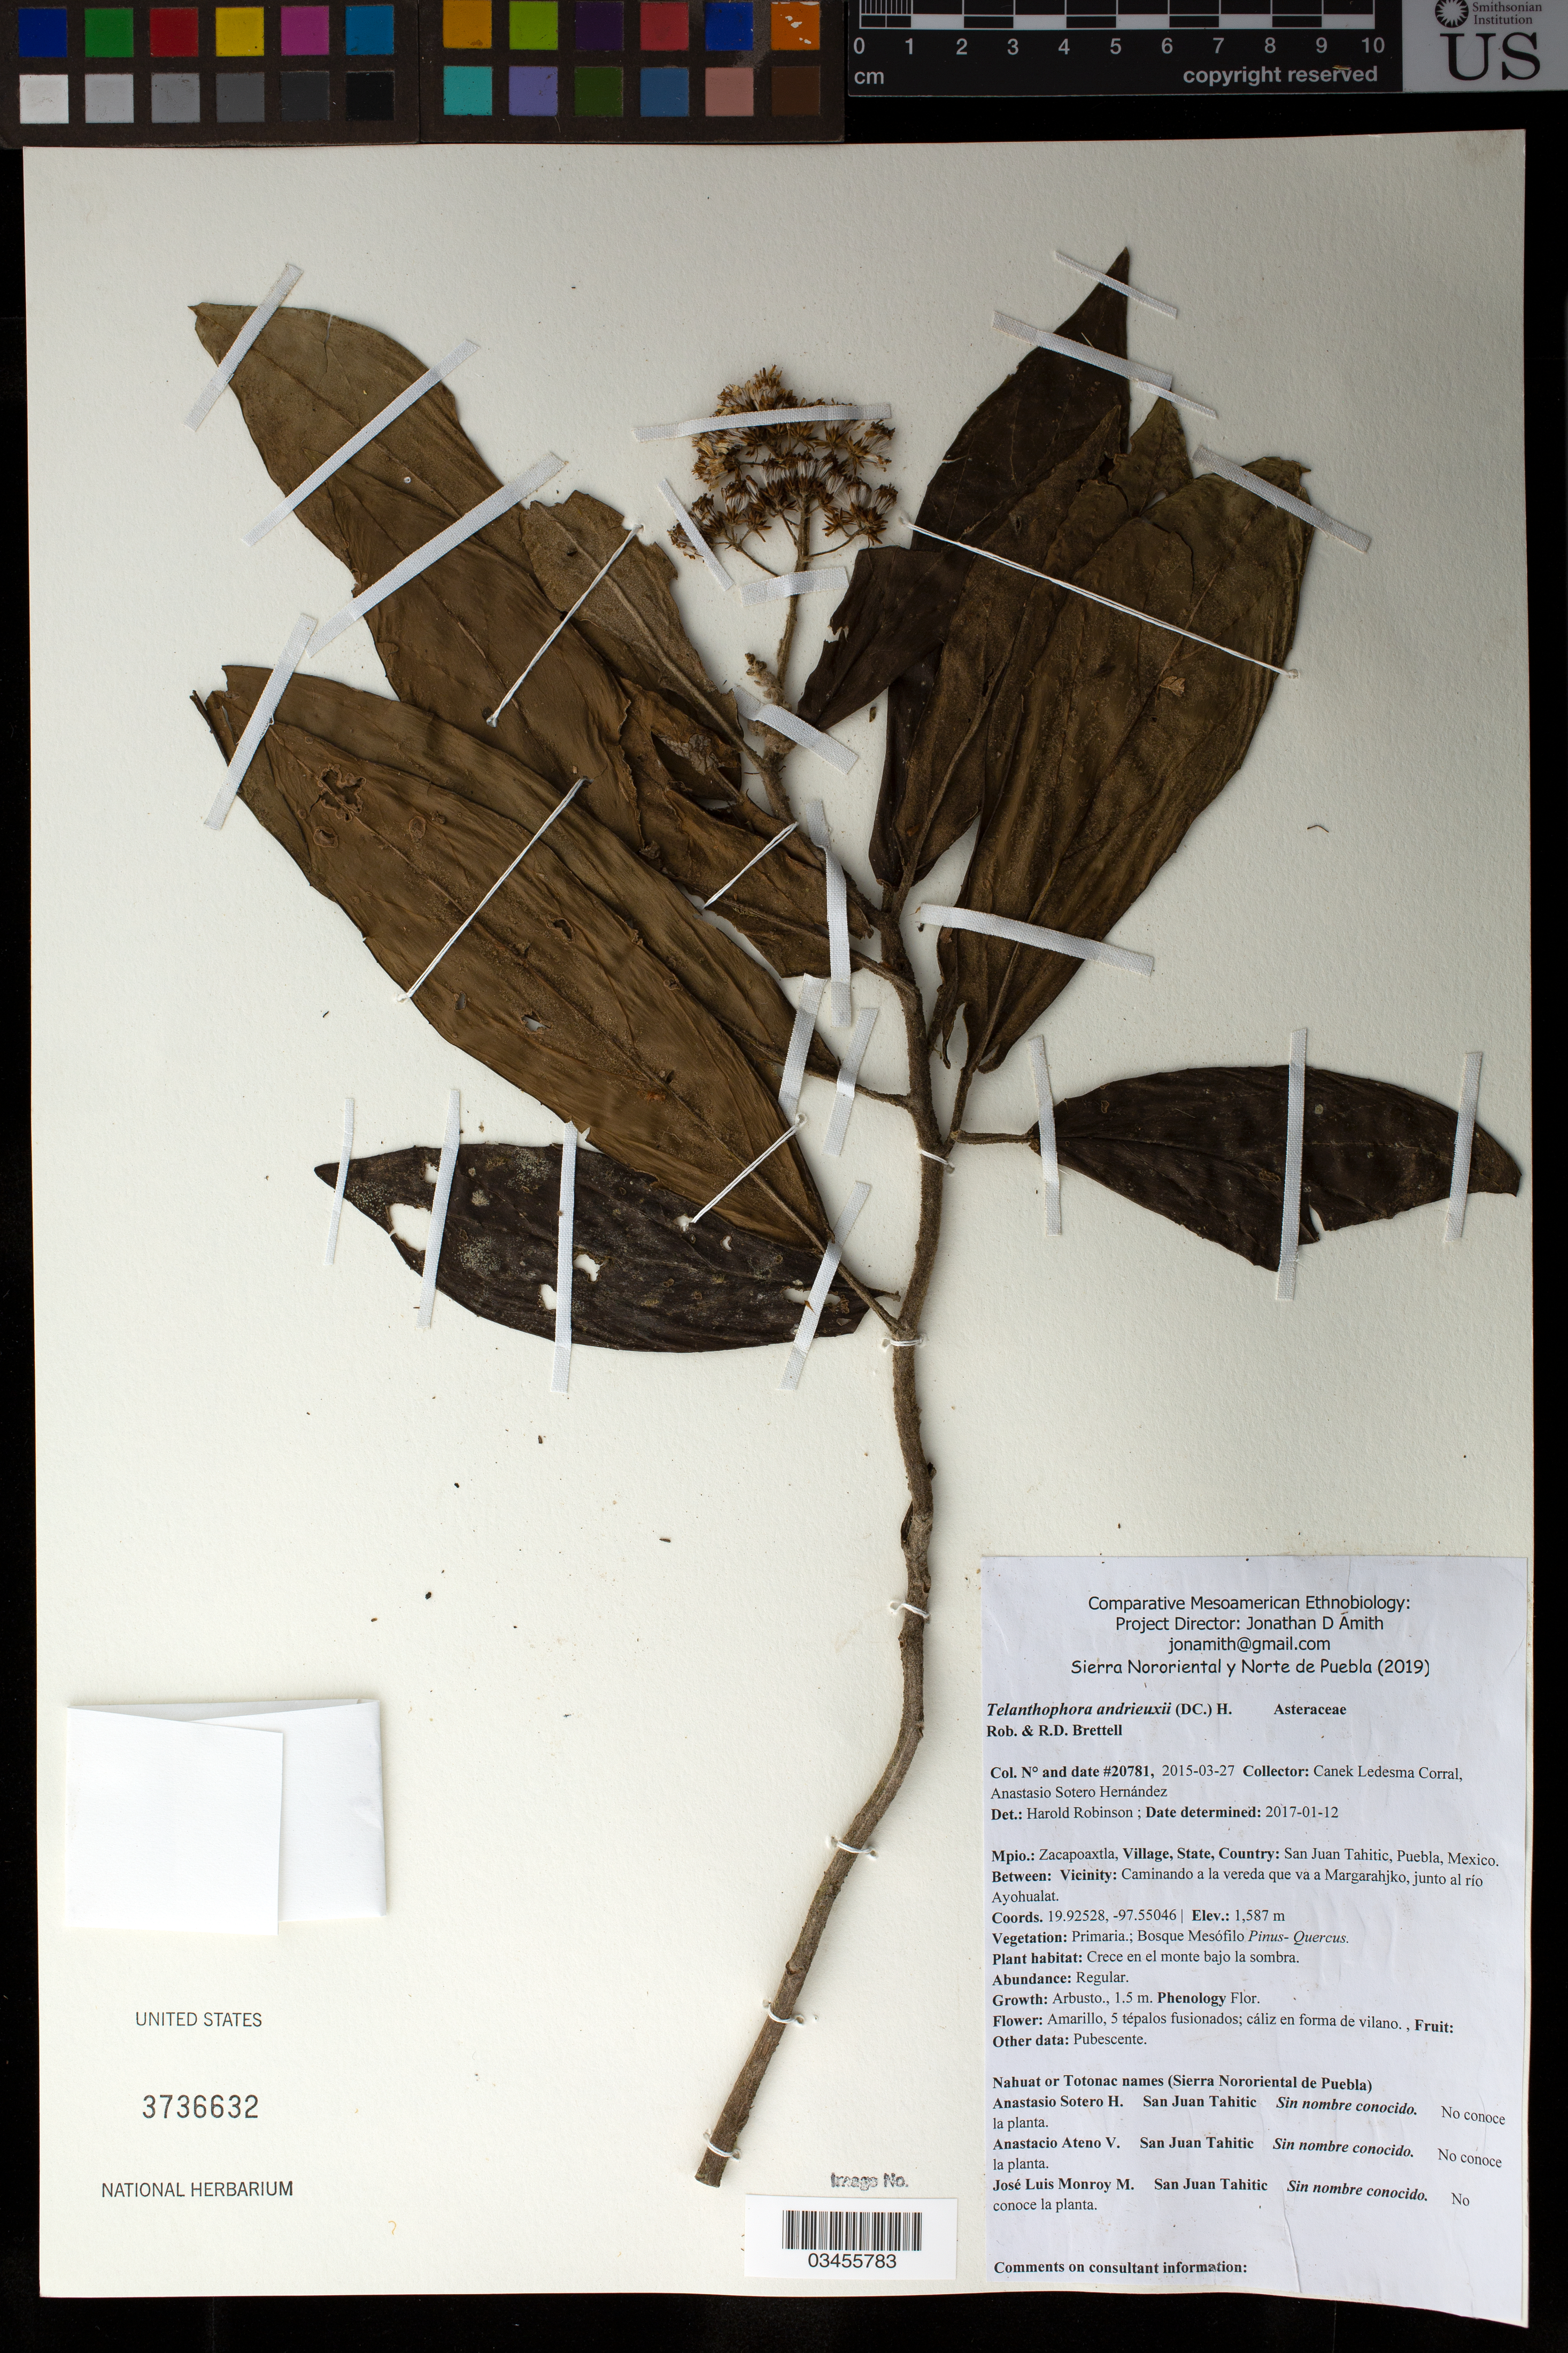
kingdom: Plantae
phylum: Tracheophyta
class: Magnoliopsida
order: Asterales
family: Asteraceae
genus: Telanthophora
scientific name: Telanthophora andrieuxii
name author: (DC.) H. Rob. & Brettell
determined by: Robinson, Harold E., (US)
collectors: Canek Ledesma C. & A. Sotero H.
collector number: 20781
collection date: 2015-03-27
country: México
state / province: Puebla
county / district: Zacapoaxtla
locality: PUEBLO: San Juan Tahitic; LOCALIDAD EXACTA: Caminando a la vereda que va a Margarahjko, junto al río Ayohualat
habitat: Bosque mesófilo Pinus-Quercus | Crece en el monte bajo la sombra.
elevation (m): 1587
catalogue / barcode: US 3736632